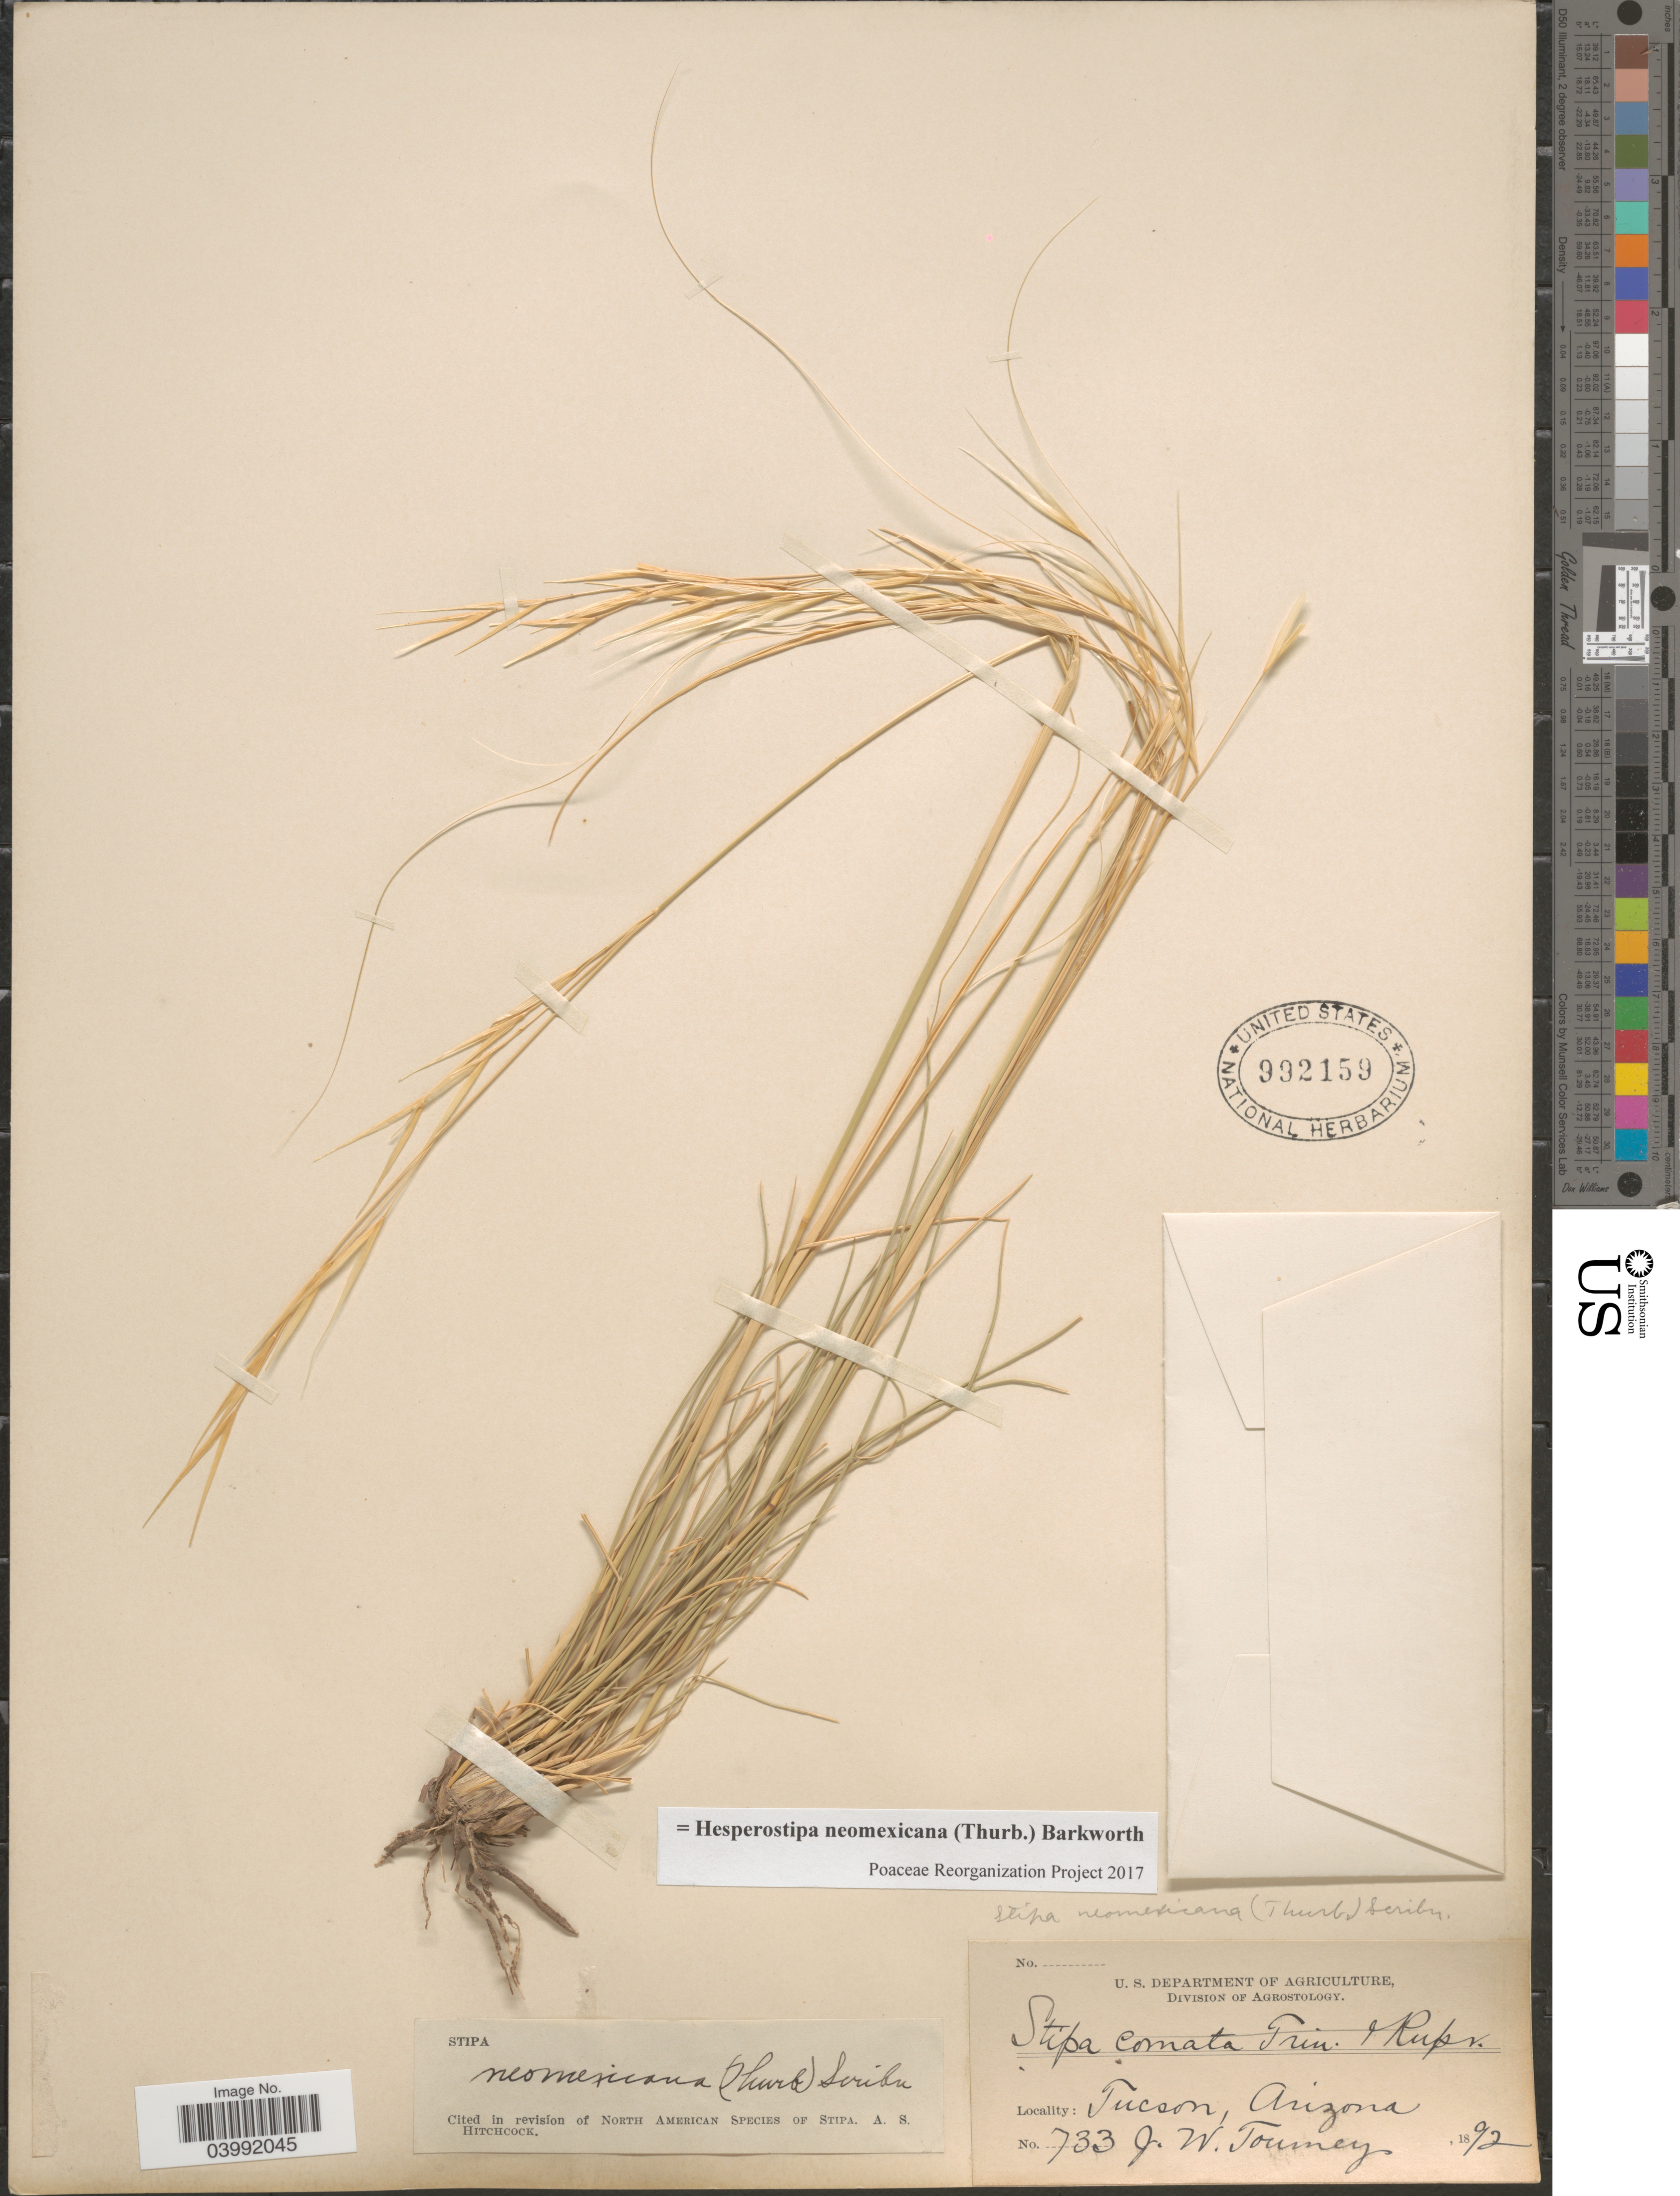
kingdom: Plantae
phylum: Tracheophyta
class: Liliopsida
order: Poales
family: Poaceae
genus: Hesperostipa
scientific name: Hesperostipa neomexicana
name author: (Thurb.) Barkworth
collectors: J. W. Toumey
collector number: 733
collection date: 1892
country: United States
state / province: Arizona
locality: Tucson.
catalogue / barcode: US 992159